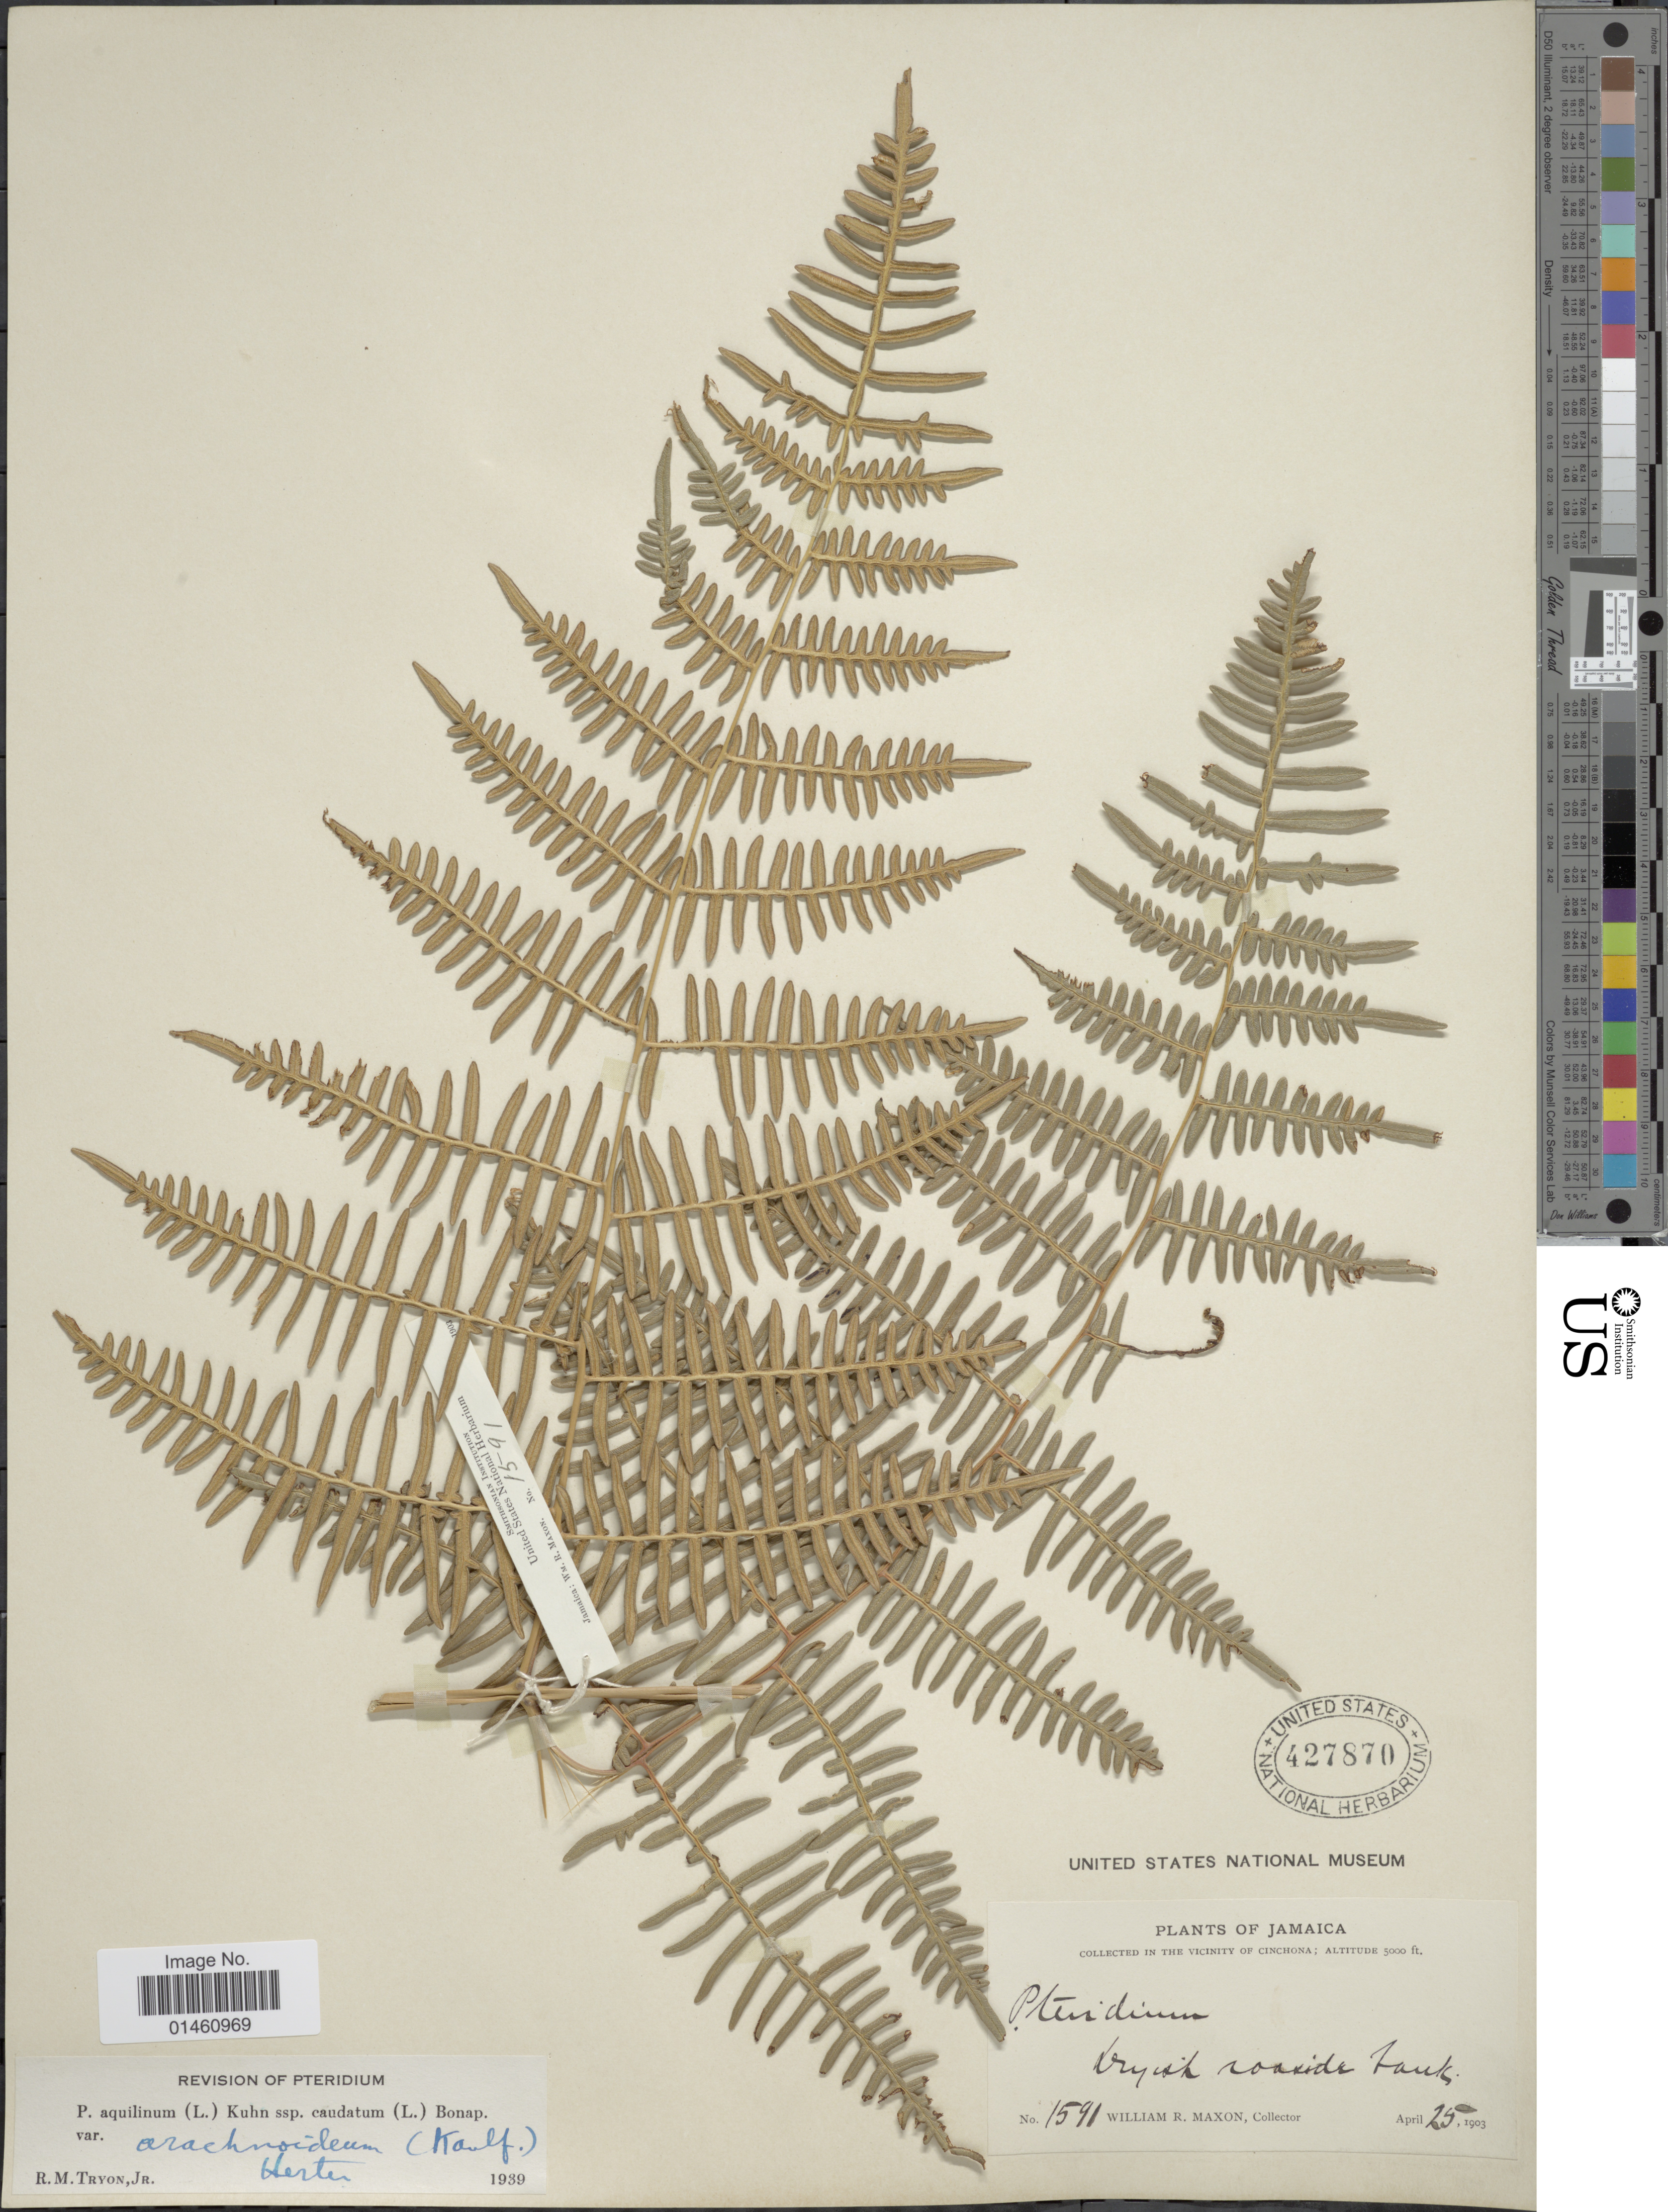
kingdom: Plantae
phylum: Tracheophyta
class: Polypodiopsida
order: Polypodiales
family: Dennstaedtiaceae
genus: Pteridium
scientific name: Pteridium aquilinum var. arachnoideum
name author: (Kaulf.) Herter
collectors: W. R. Maxon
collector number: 1591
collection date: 1903-04-25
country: Jamaica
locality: Vicinity of Cinchona, Dryish roadside bank.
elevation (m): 1524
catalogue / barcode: US 427870